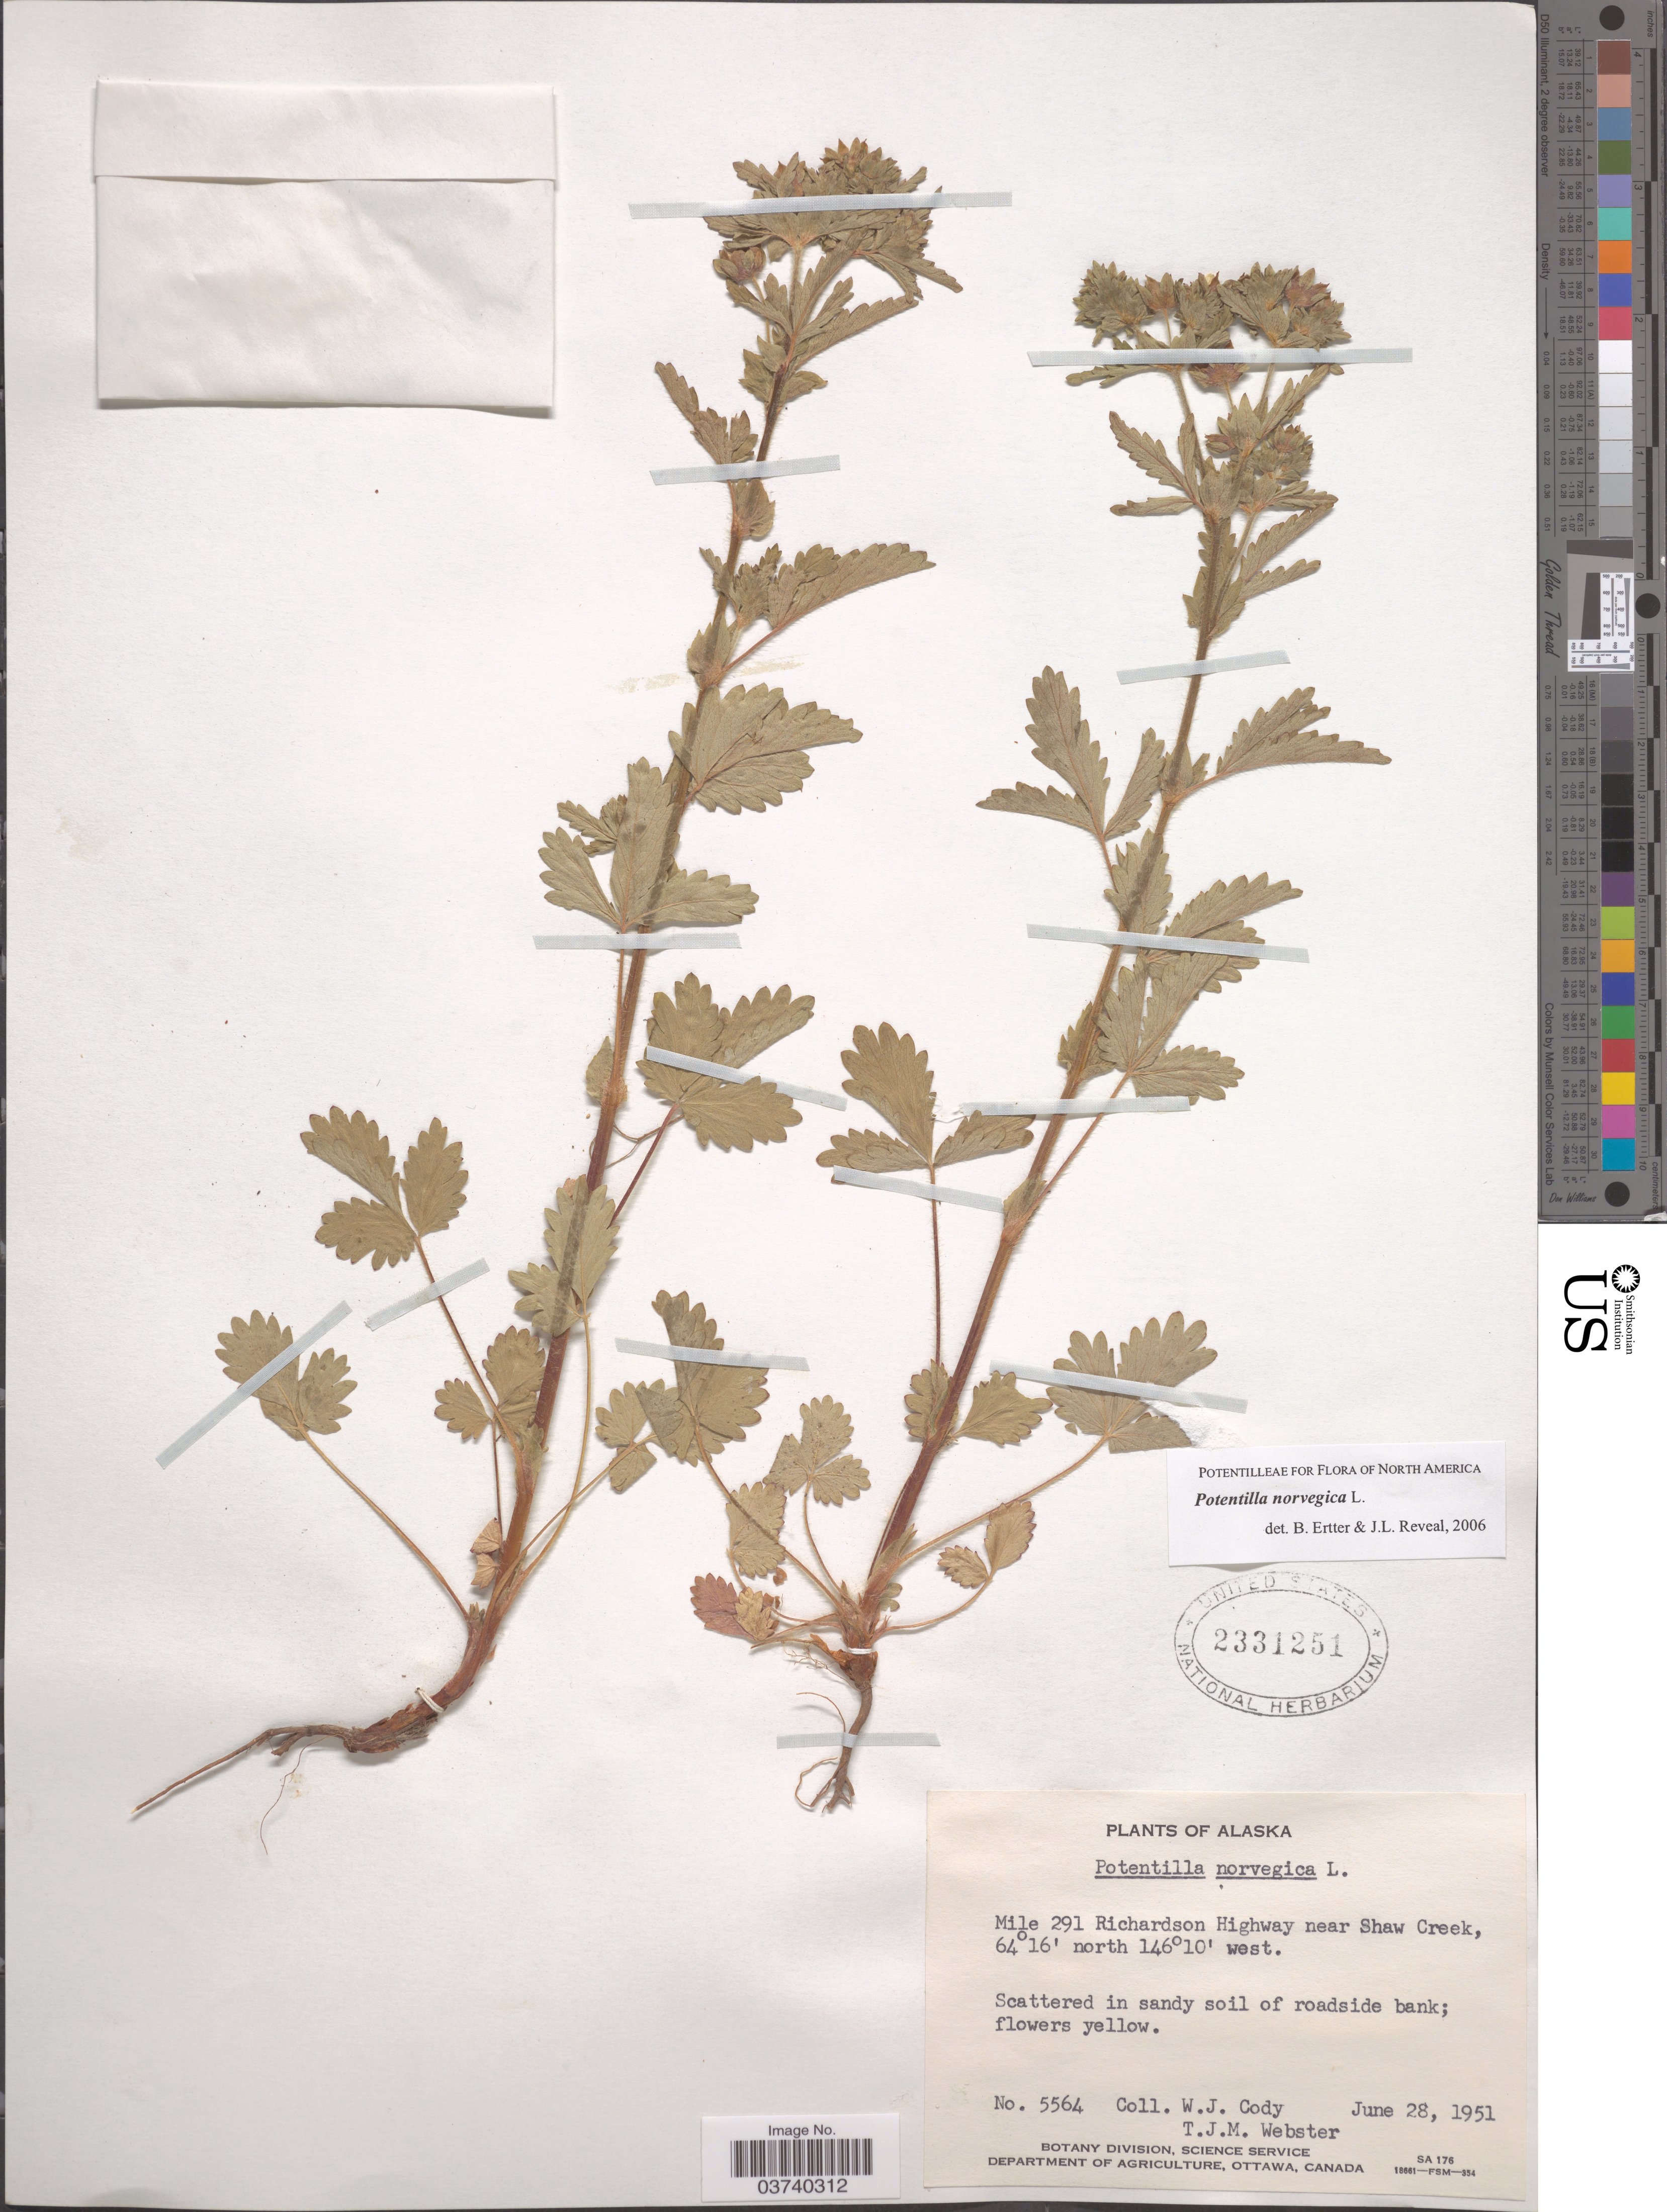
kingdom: Plantae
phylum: Tracheophyta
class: Magnoliopsida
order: Rosales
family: Rosaceae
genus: Potentilla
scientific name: Potentilla norvegica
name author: L.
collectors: W. Cody & T. J. Webster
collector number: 5564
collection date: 1951-06-28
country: United States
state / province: Alaska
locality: Mile 291 Richardson Highway near Shaw Creek.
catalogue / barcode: US 2331251